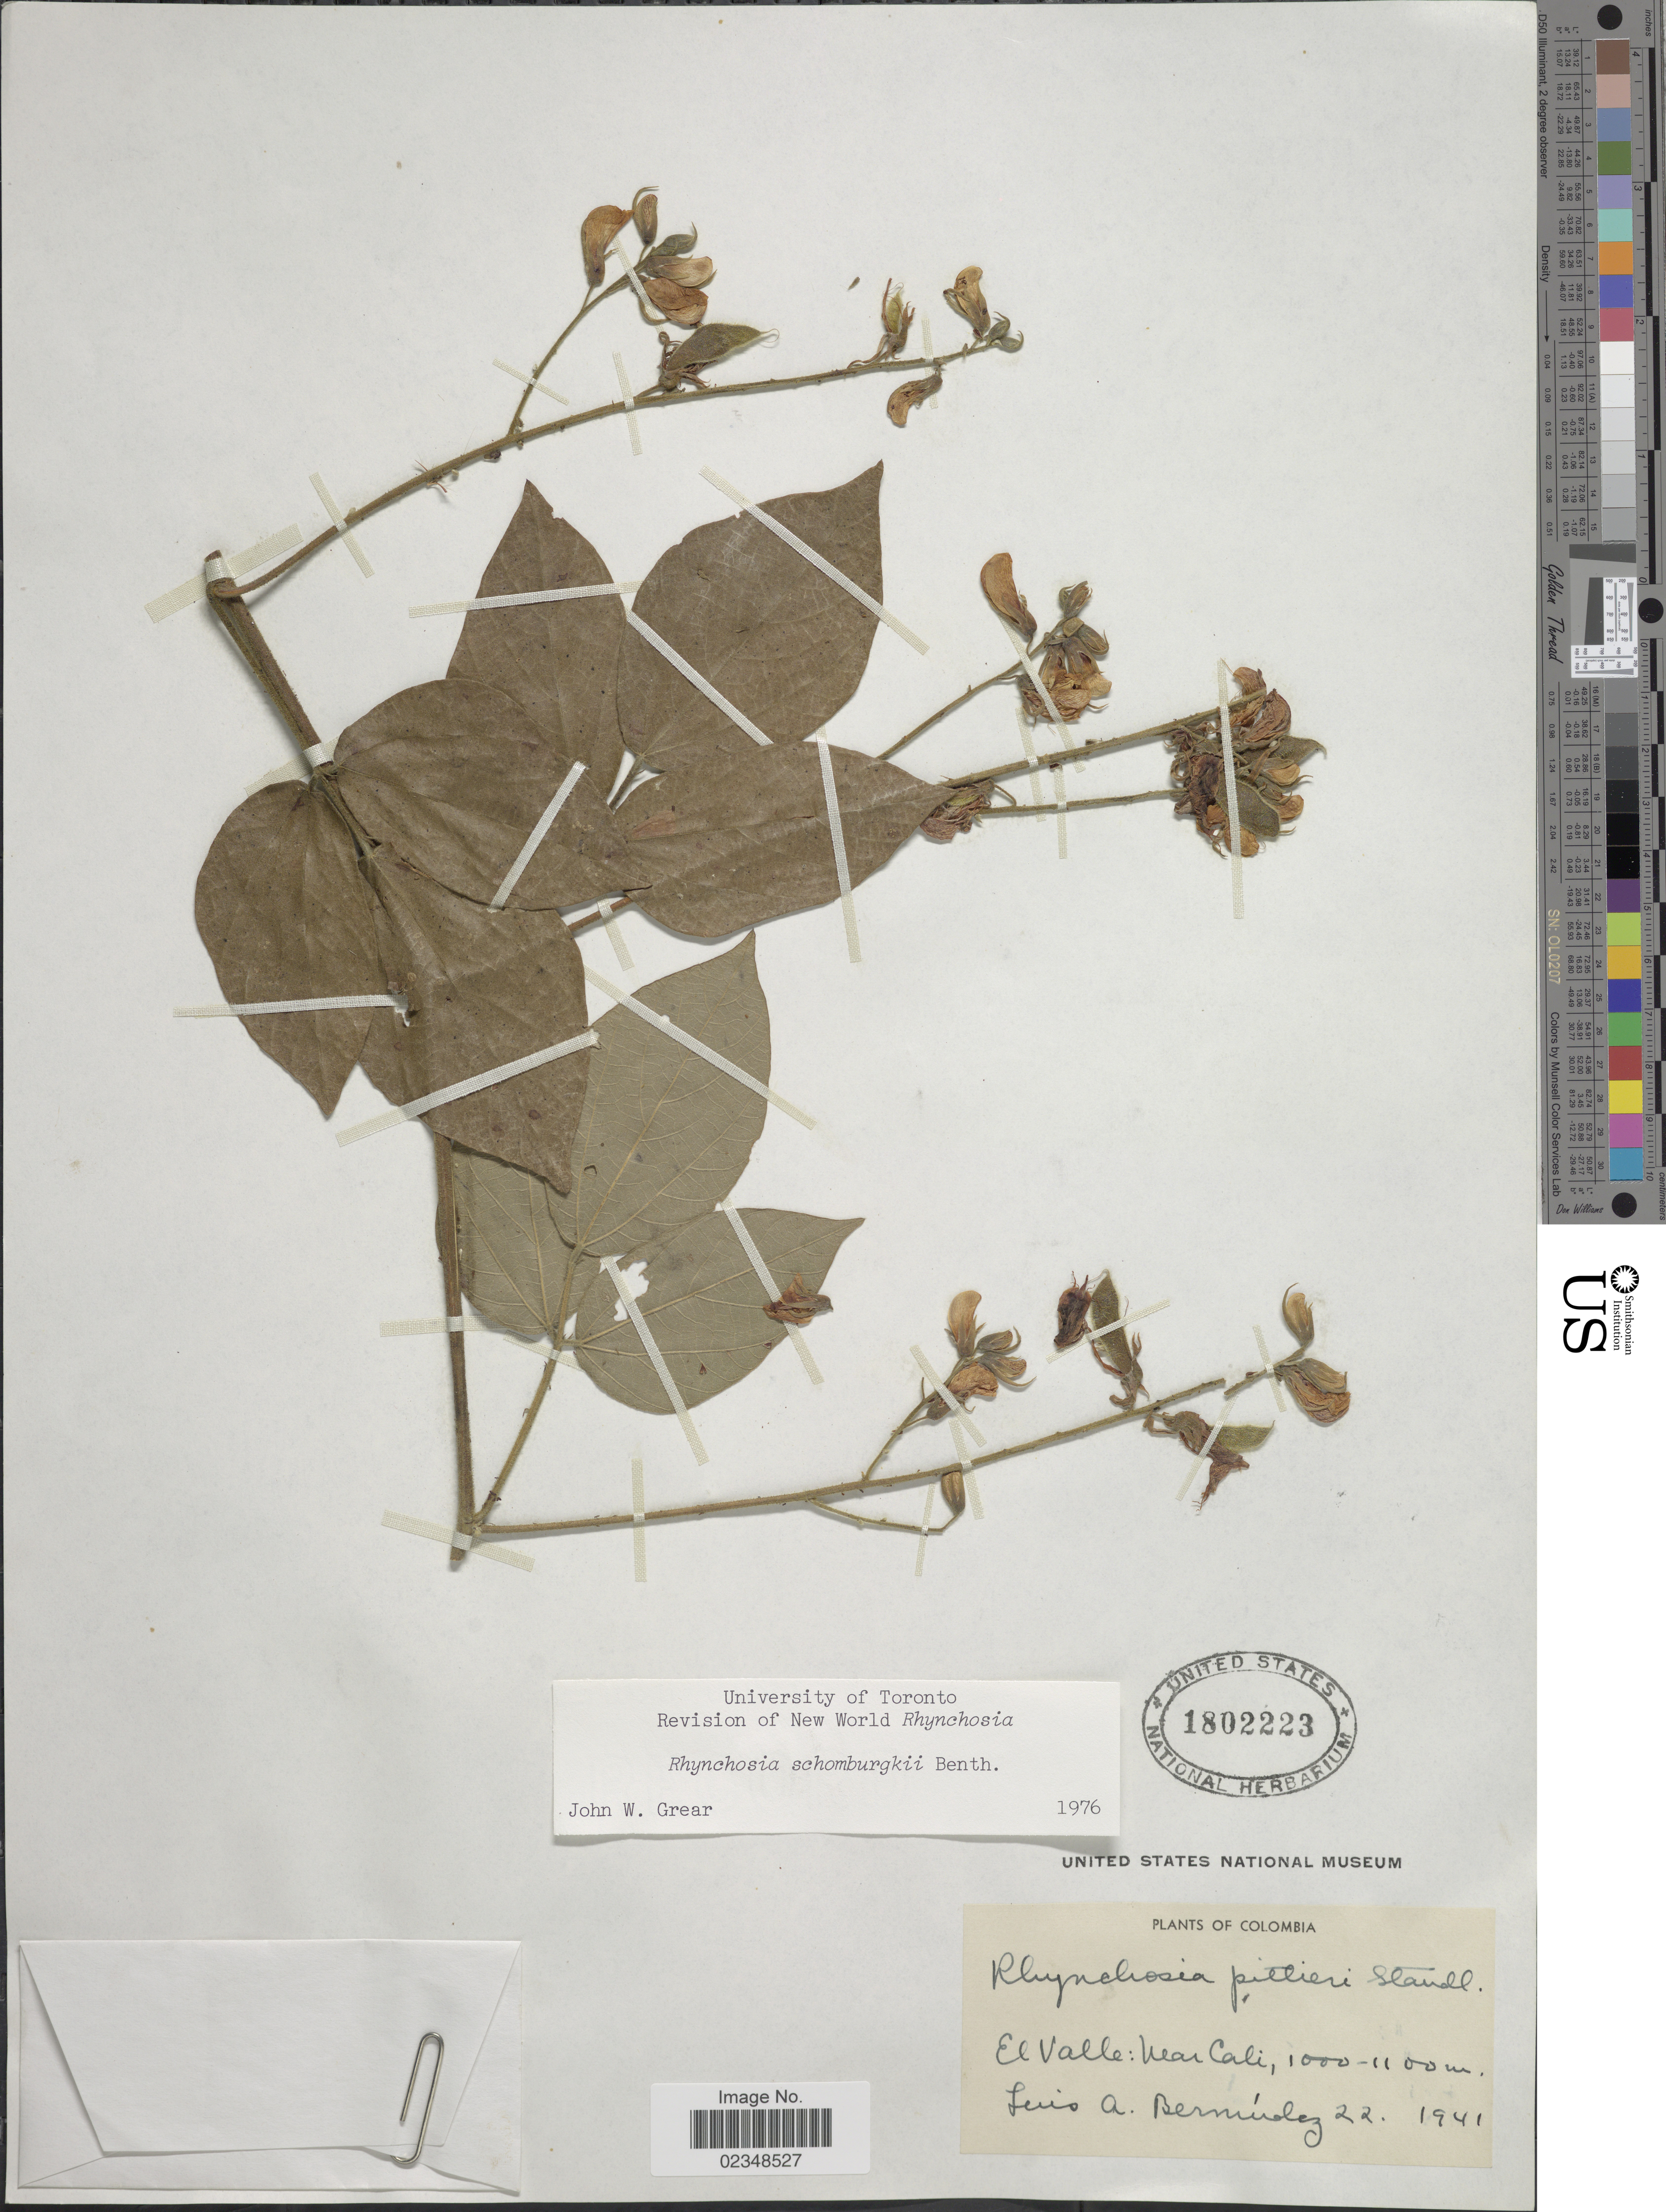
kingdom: Plantae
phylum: Tracheophyta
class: Magnoliopsida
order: Fabales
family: Fabaceae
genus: Rhynchosia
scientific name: Rhynchosia schomburgkii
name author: Benth. in Mart.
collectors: L. Bermudez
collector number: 22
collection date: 1941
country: Colombia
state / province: Valle del Cauca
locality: El Valle, near Cali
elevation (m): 1000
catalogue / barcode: US 1802223